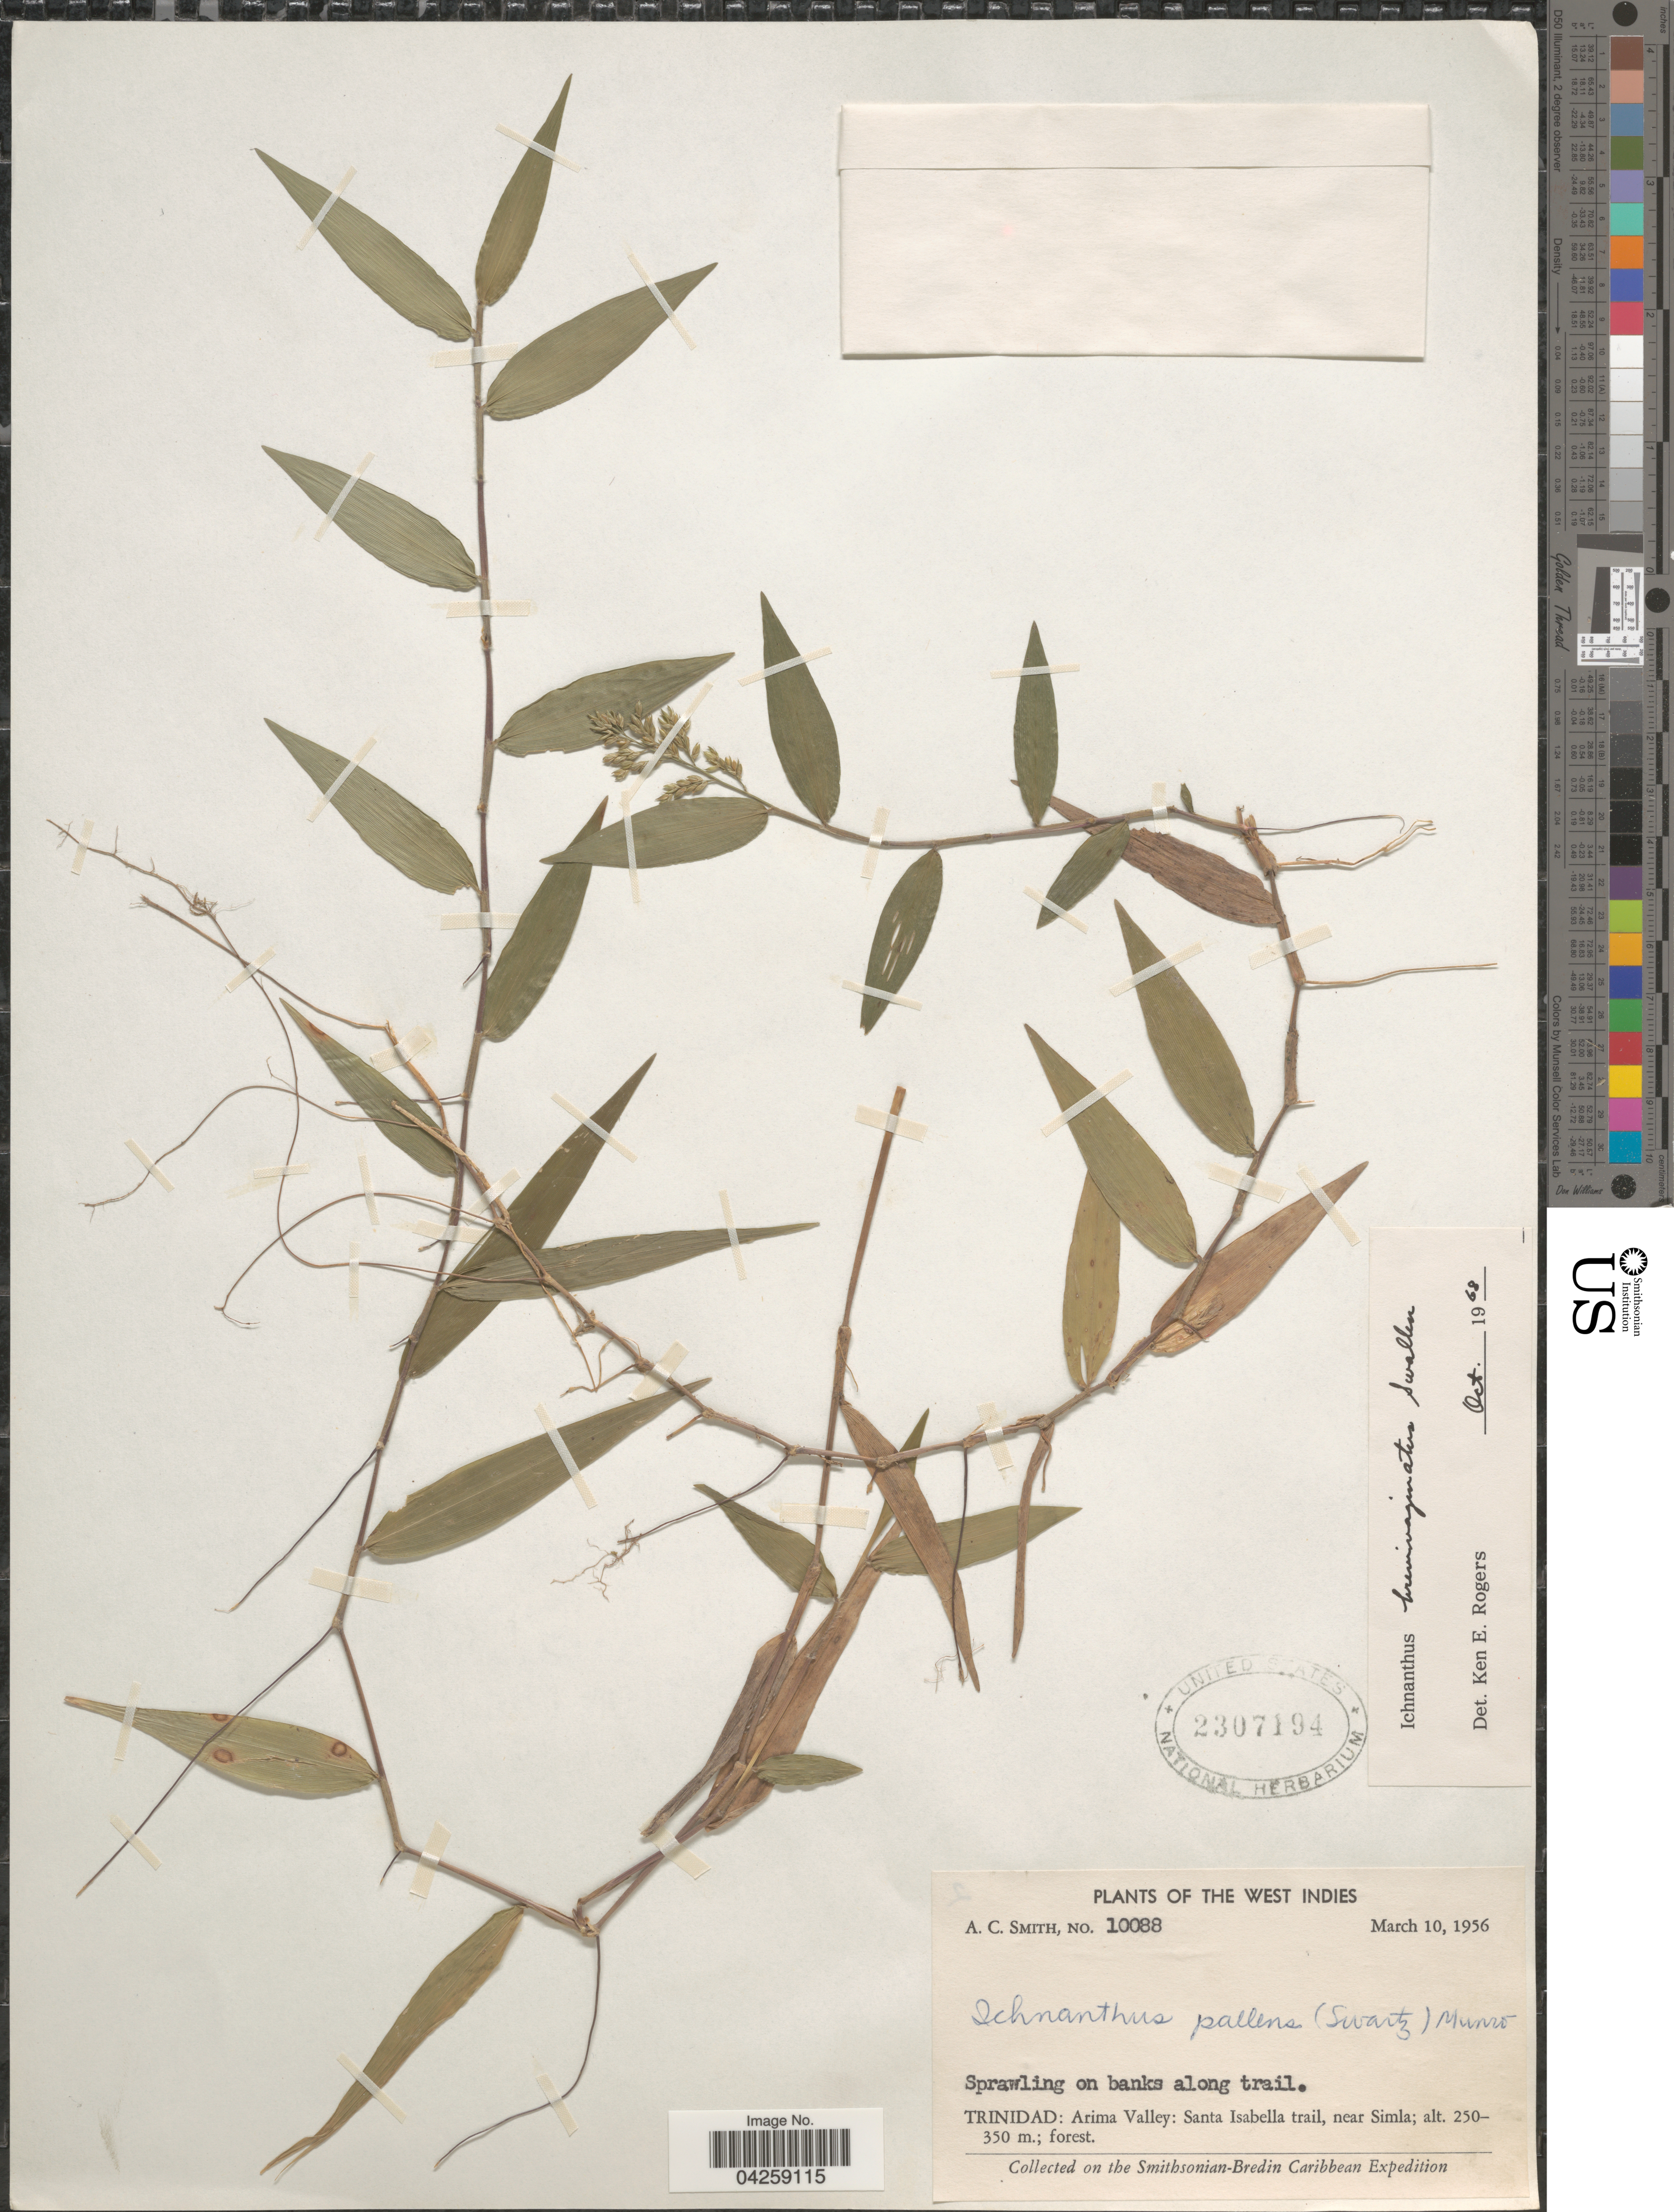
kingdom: Plantae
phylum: Tracheophyta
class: Liliopsida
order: Poales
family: Poaceae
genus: Ichnanthus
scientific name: Ichnanthus pallens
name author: (Sw.) Munro ex Benth.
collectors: A. C. Smith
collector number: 10088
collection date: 1956-03-10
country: Trinidad and Tobago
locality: West Indies. Sprawling on banks along trail. Trinidad: Arima Valley: Santa Isabella trail, near Simla.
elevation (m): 250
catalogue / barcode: US 2307194